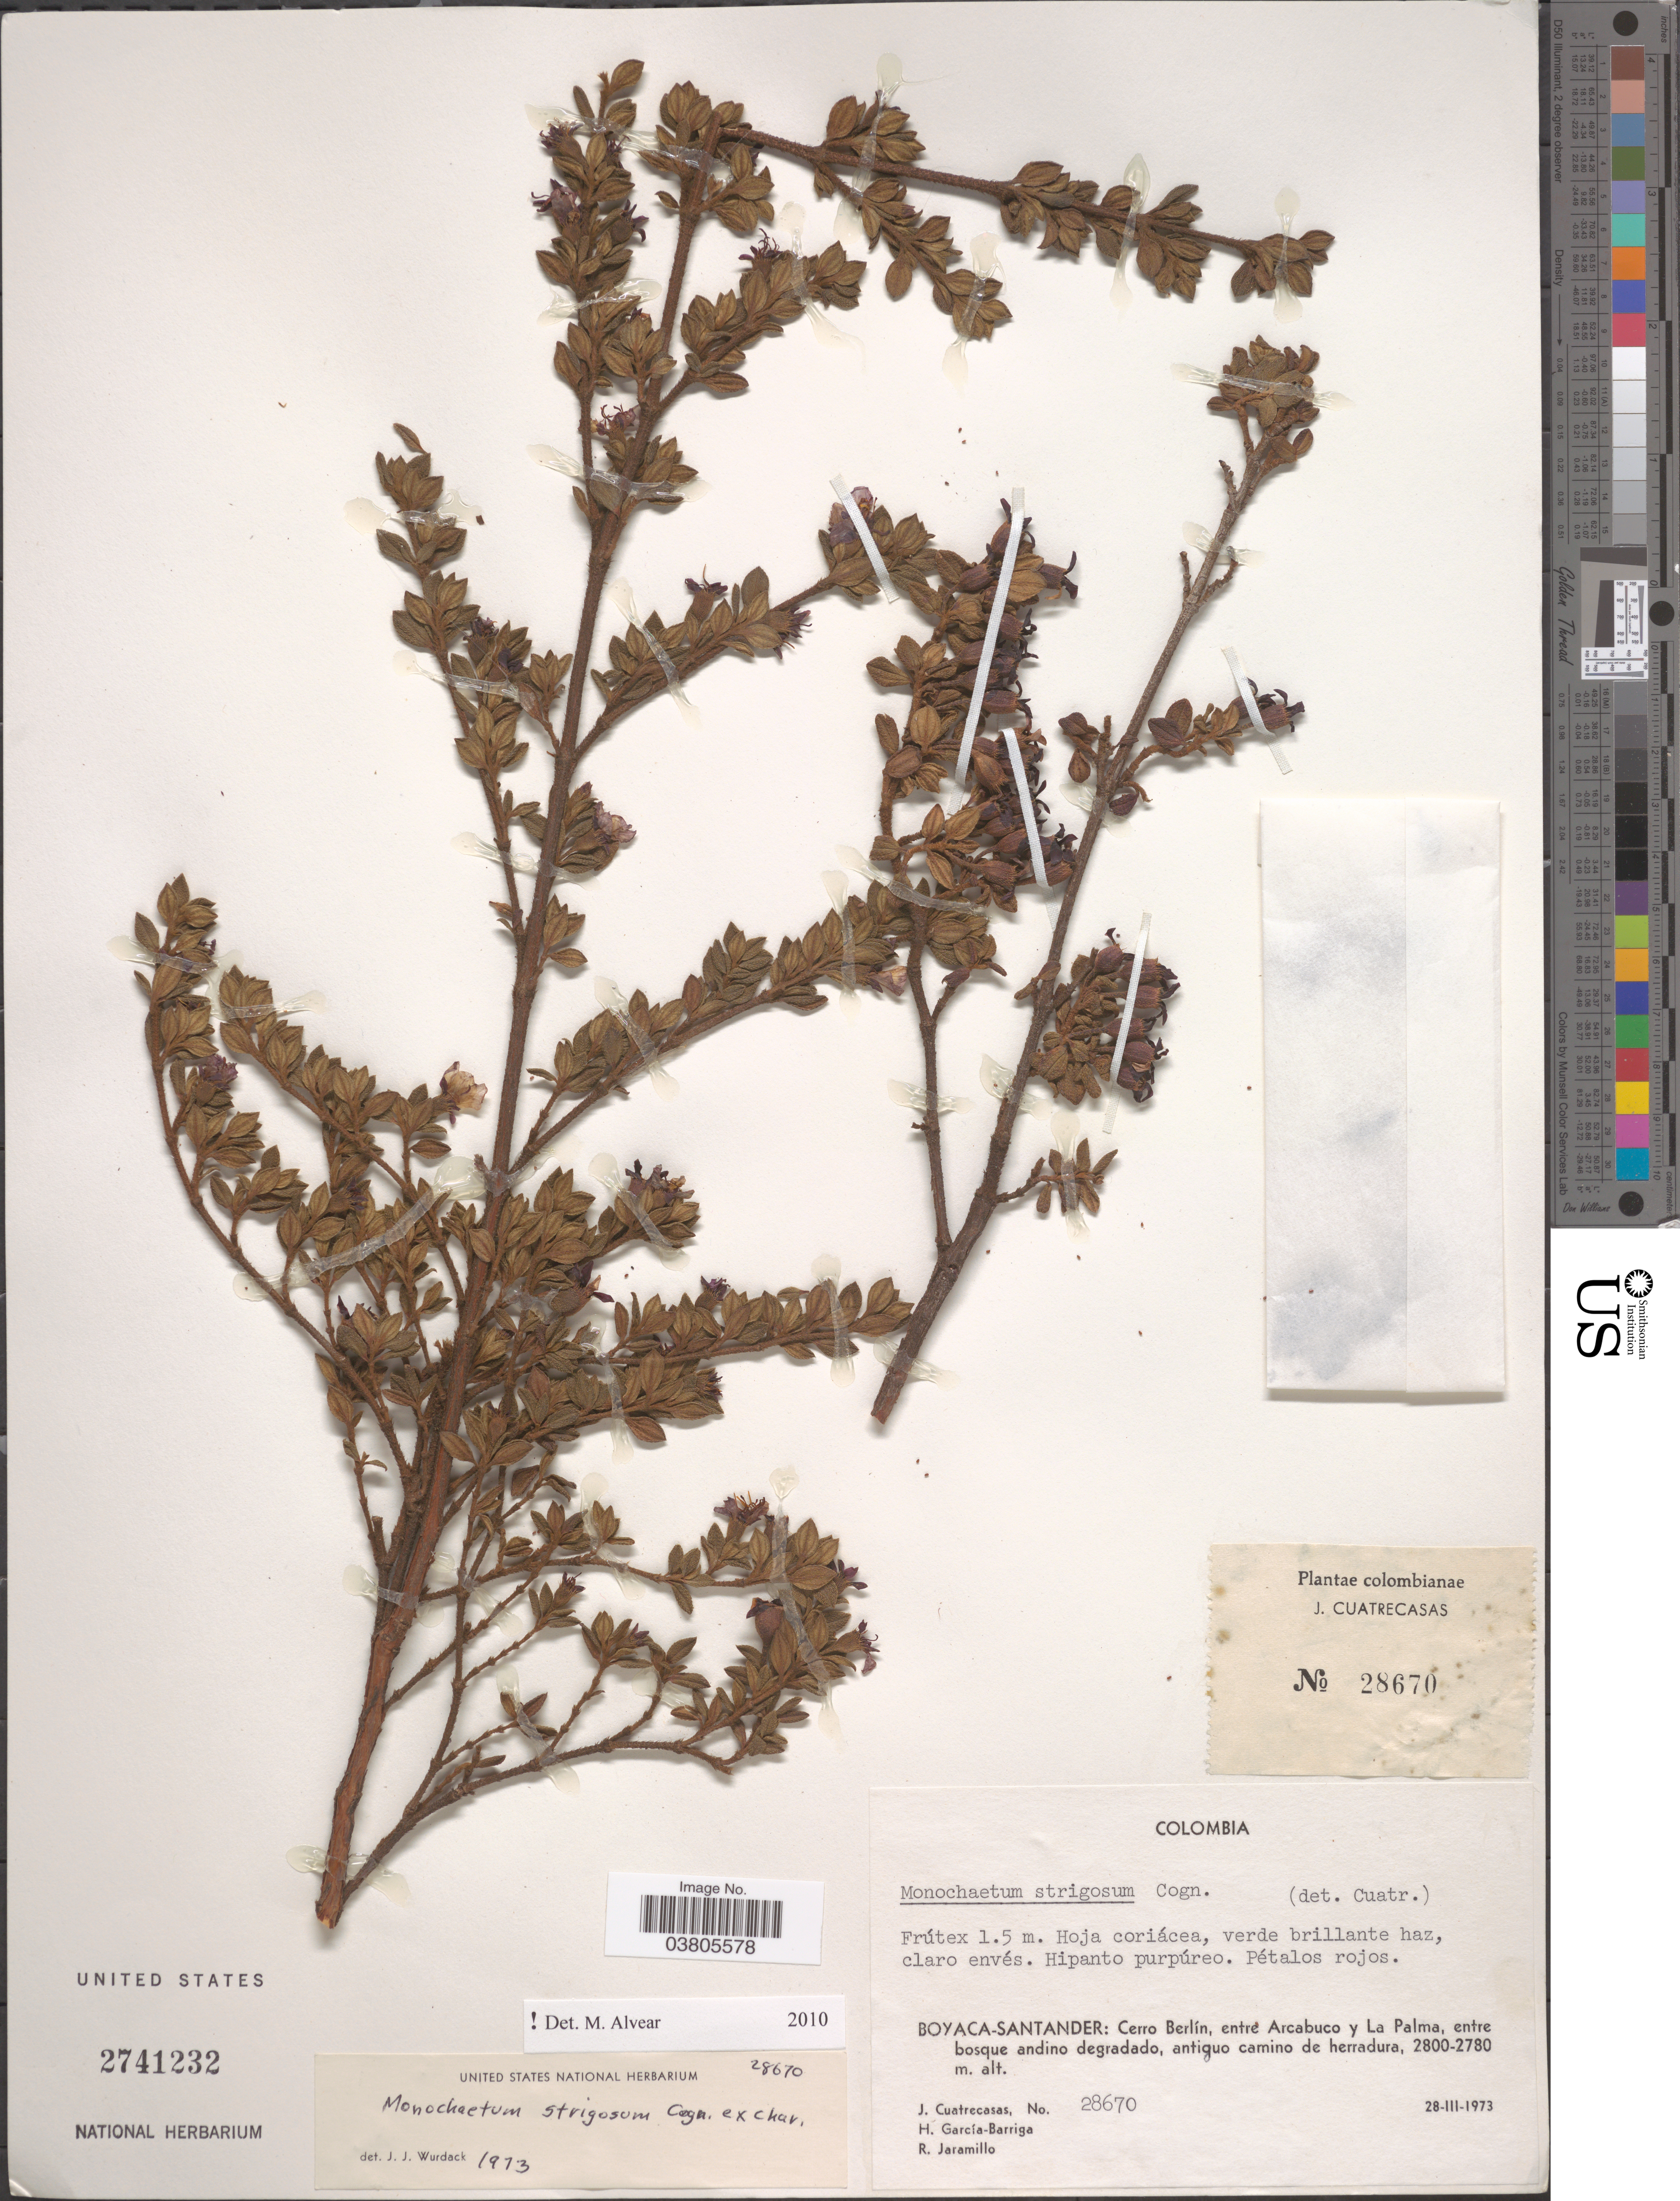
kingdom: Plantae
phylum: Tracheophyta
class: Magnoliopsida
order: Myrtales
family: Melastomataceae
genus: Monochaetum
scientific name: Monochaetum strigosum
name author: Cogn.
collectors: J. Cuatrecasas, H. García Barriga & R. Jaramillo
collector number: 28670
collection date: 1973-03-28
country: Colombia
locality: Boyaca-Santander: Cerro Berlín, entre Arcabuco y La Palma, entre bosque andino degradado, antiguo camino de herradura.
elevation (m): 2780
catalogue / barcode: US 2741232